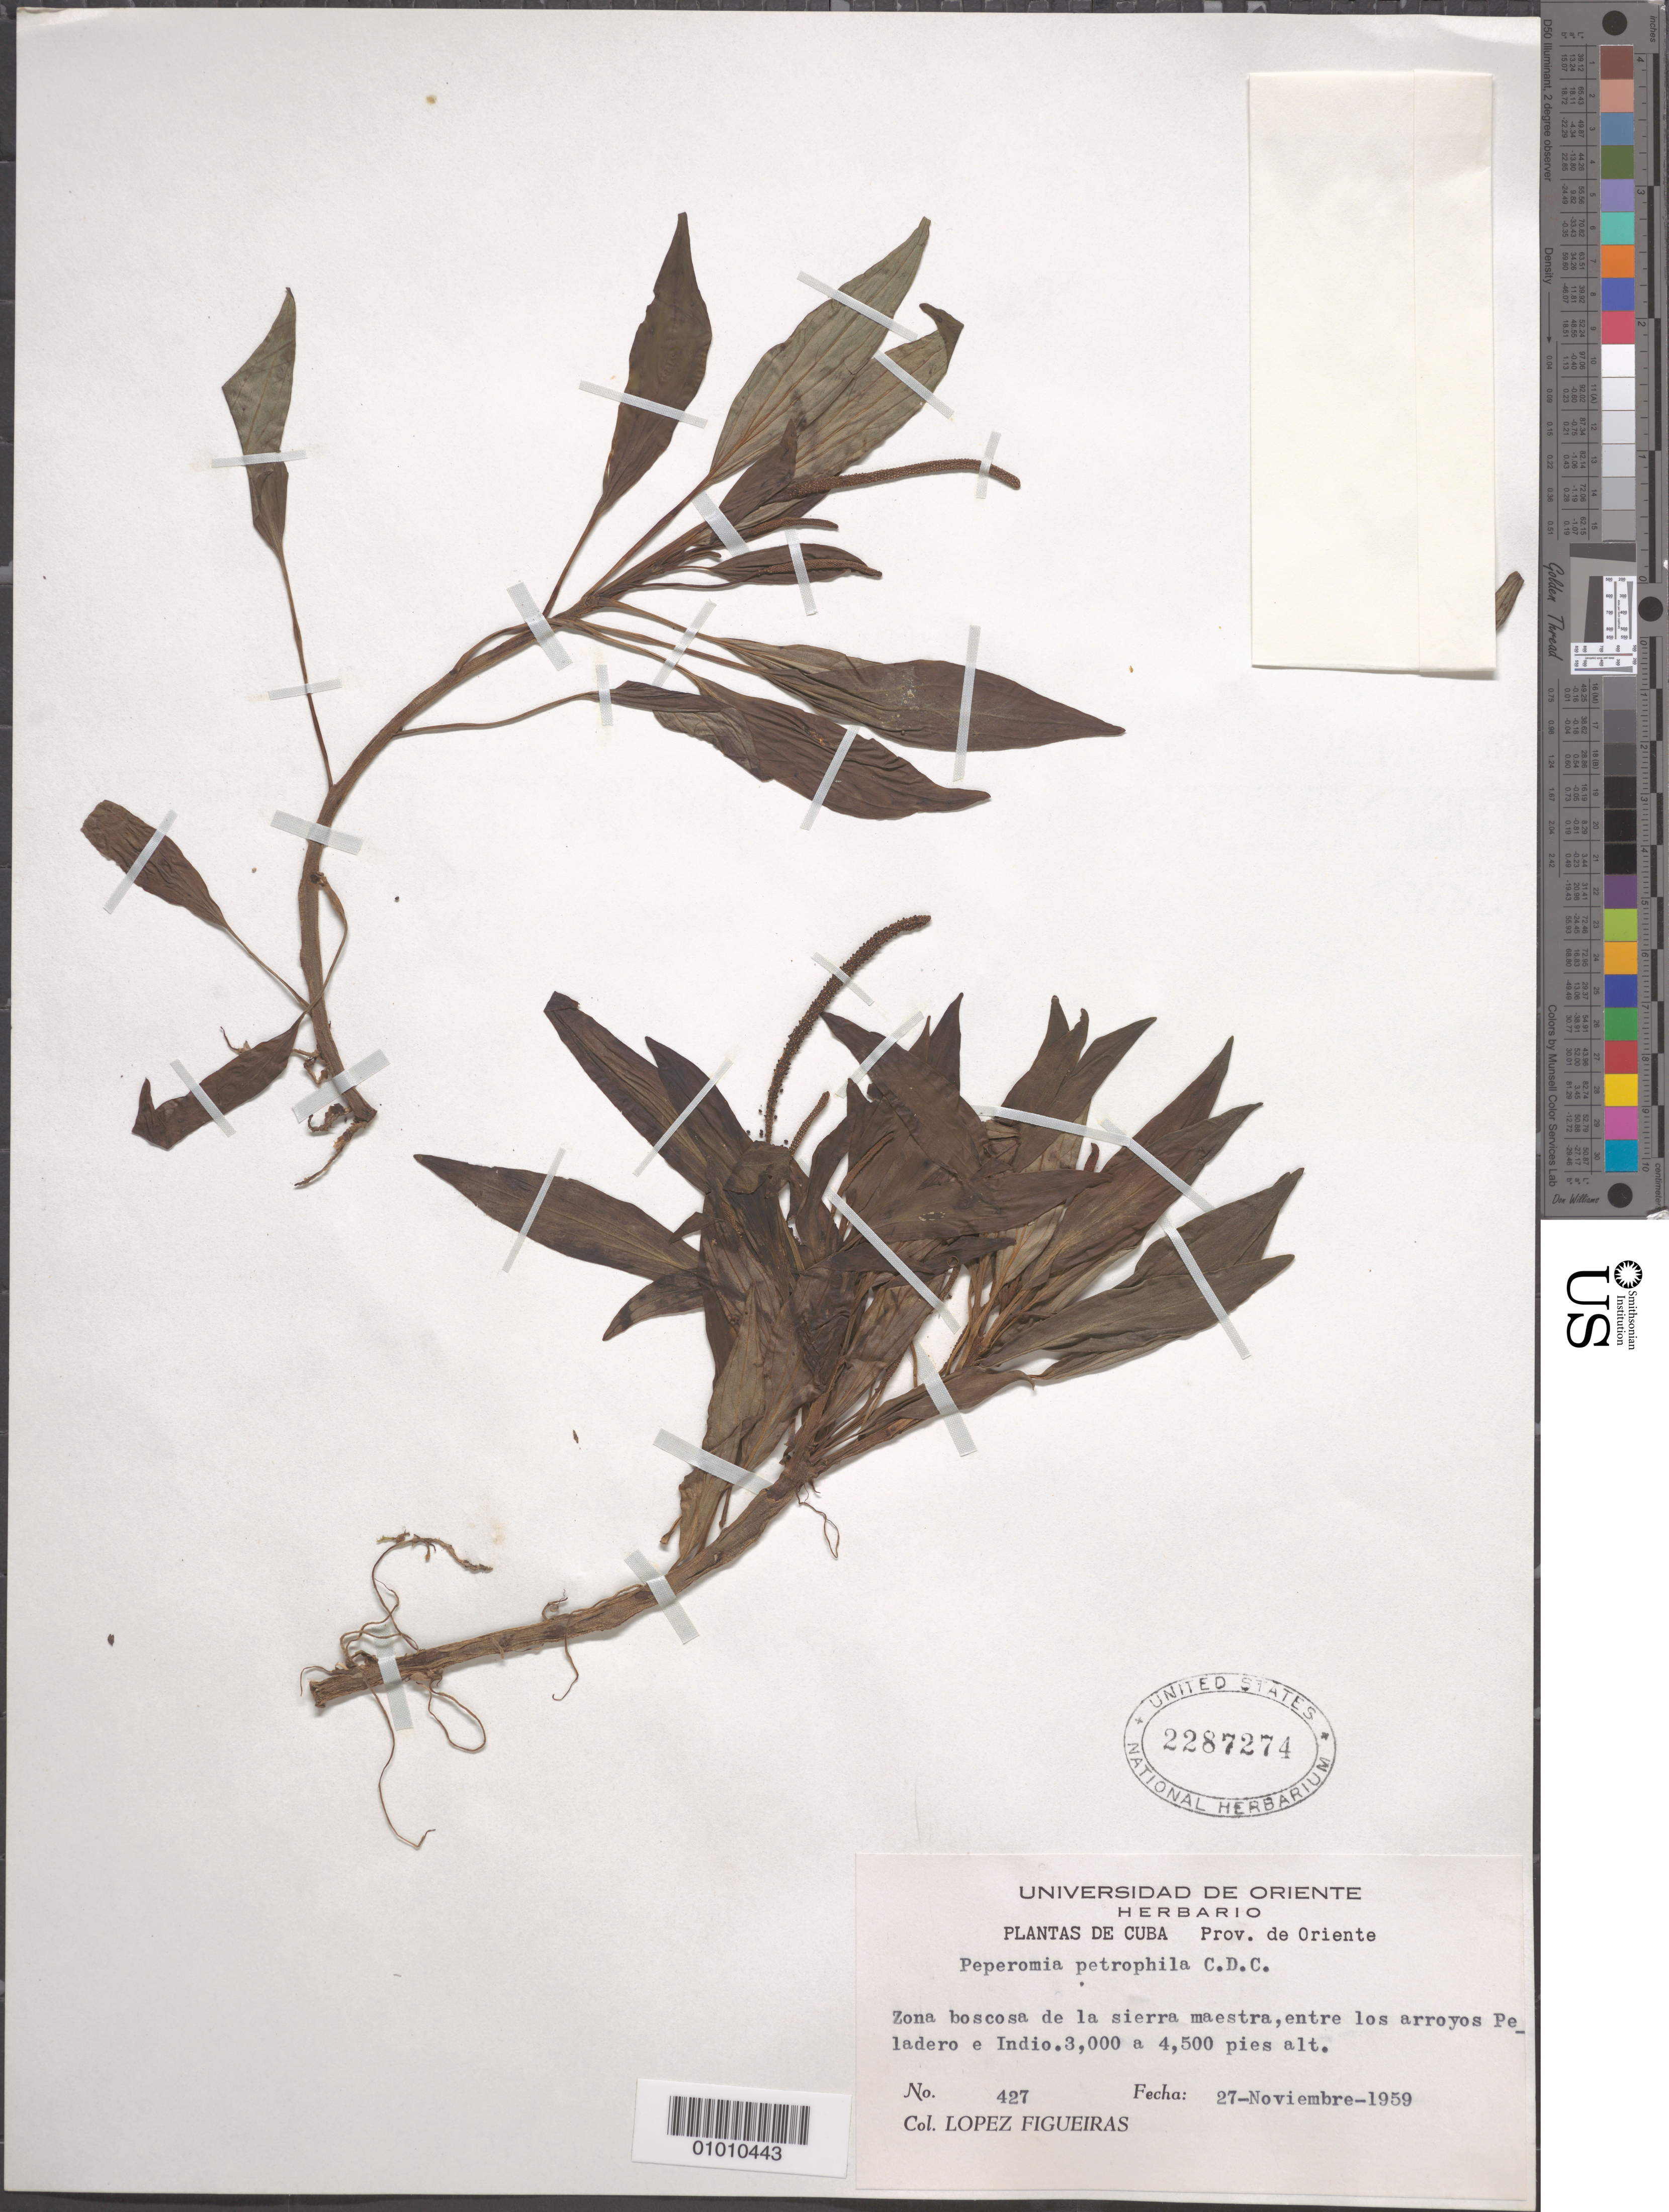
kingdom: Plantae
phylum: Tracheophyta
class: Magnoliopsida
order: Piperales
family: Piperaceae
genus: Peperomia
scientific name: Peperomia petrophila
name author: C. DC.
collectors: M. López Figueiras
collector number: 427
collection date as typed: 27 Nov 1959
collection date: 1959-11-27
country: Cuba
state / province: Oriente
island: Cuba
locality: Sierra Maestra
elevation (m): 914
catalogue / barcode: US 2287274